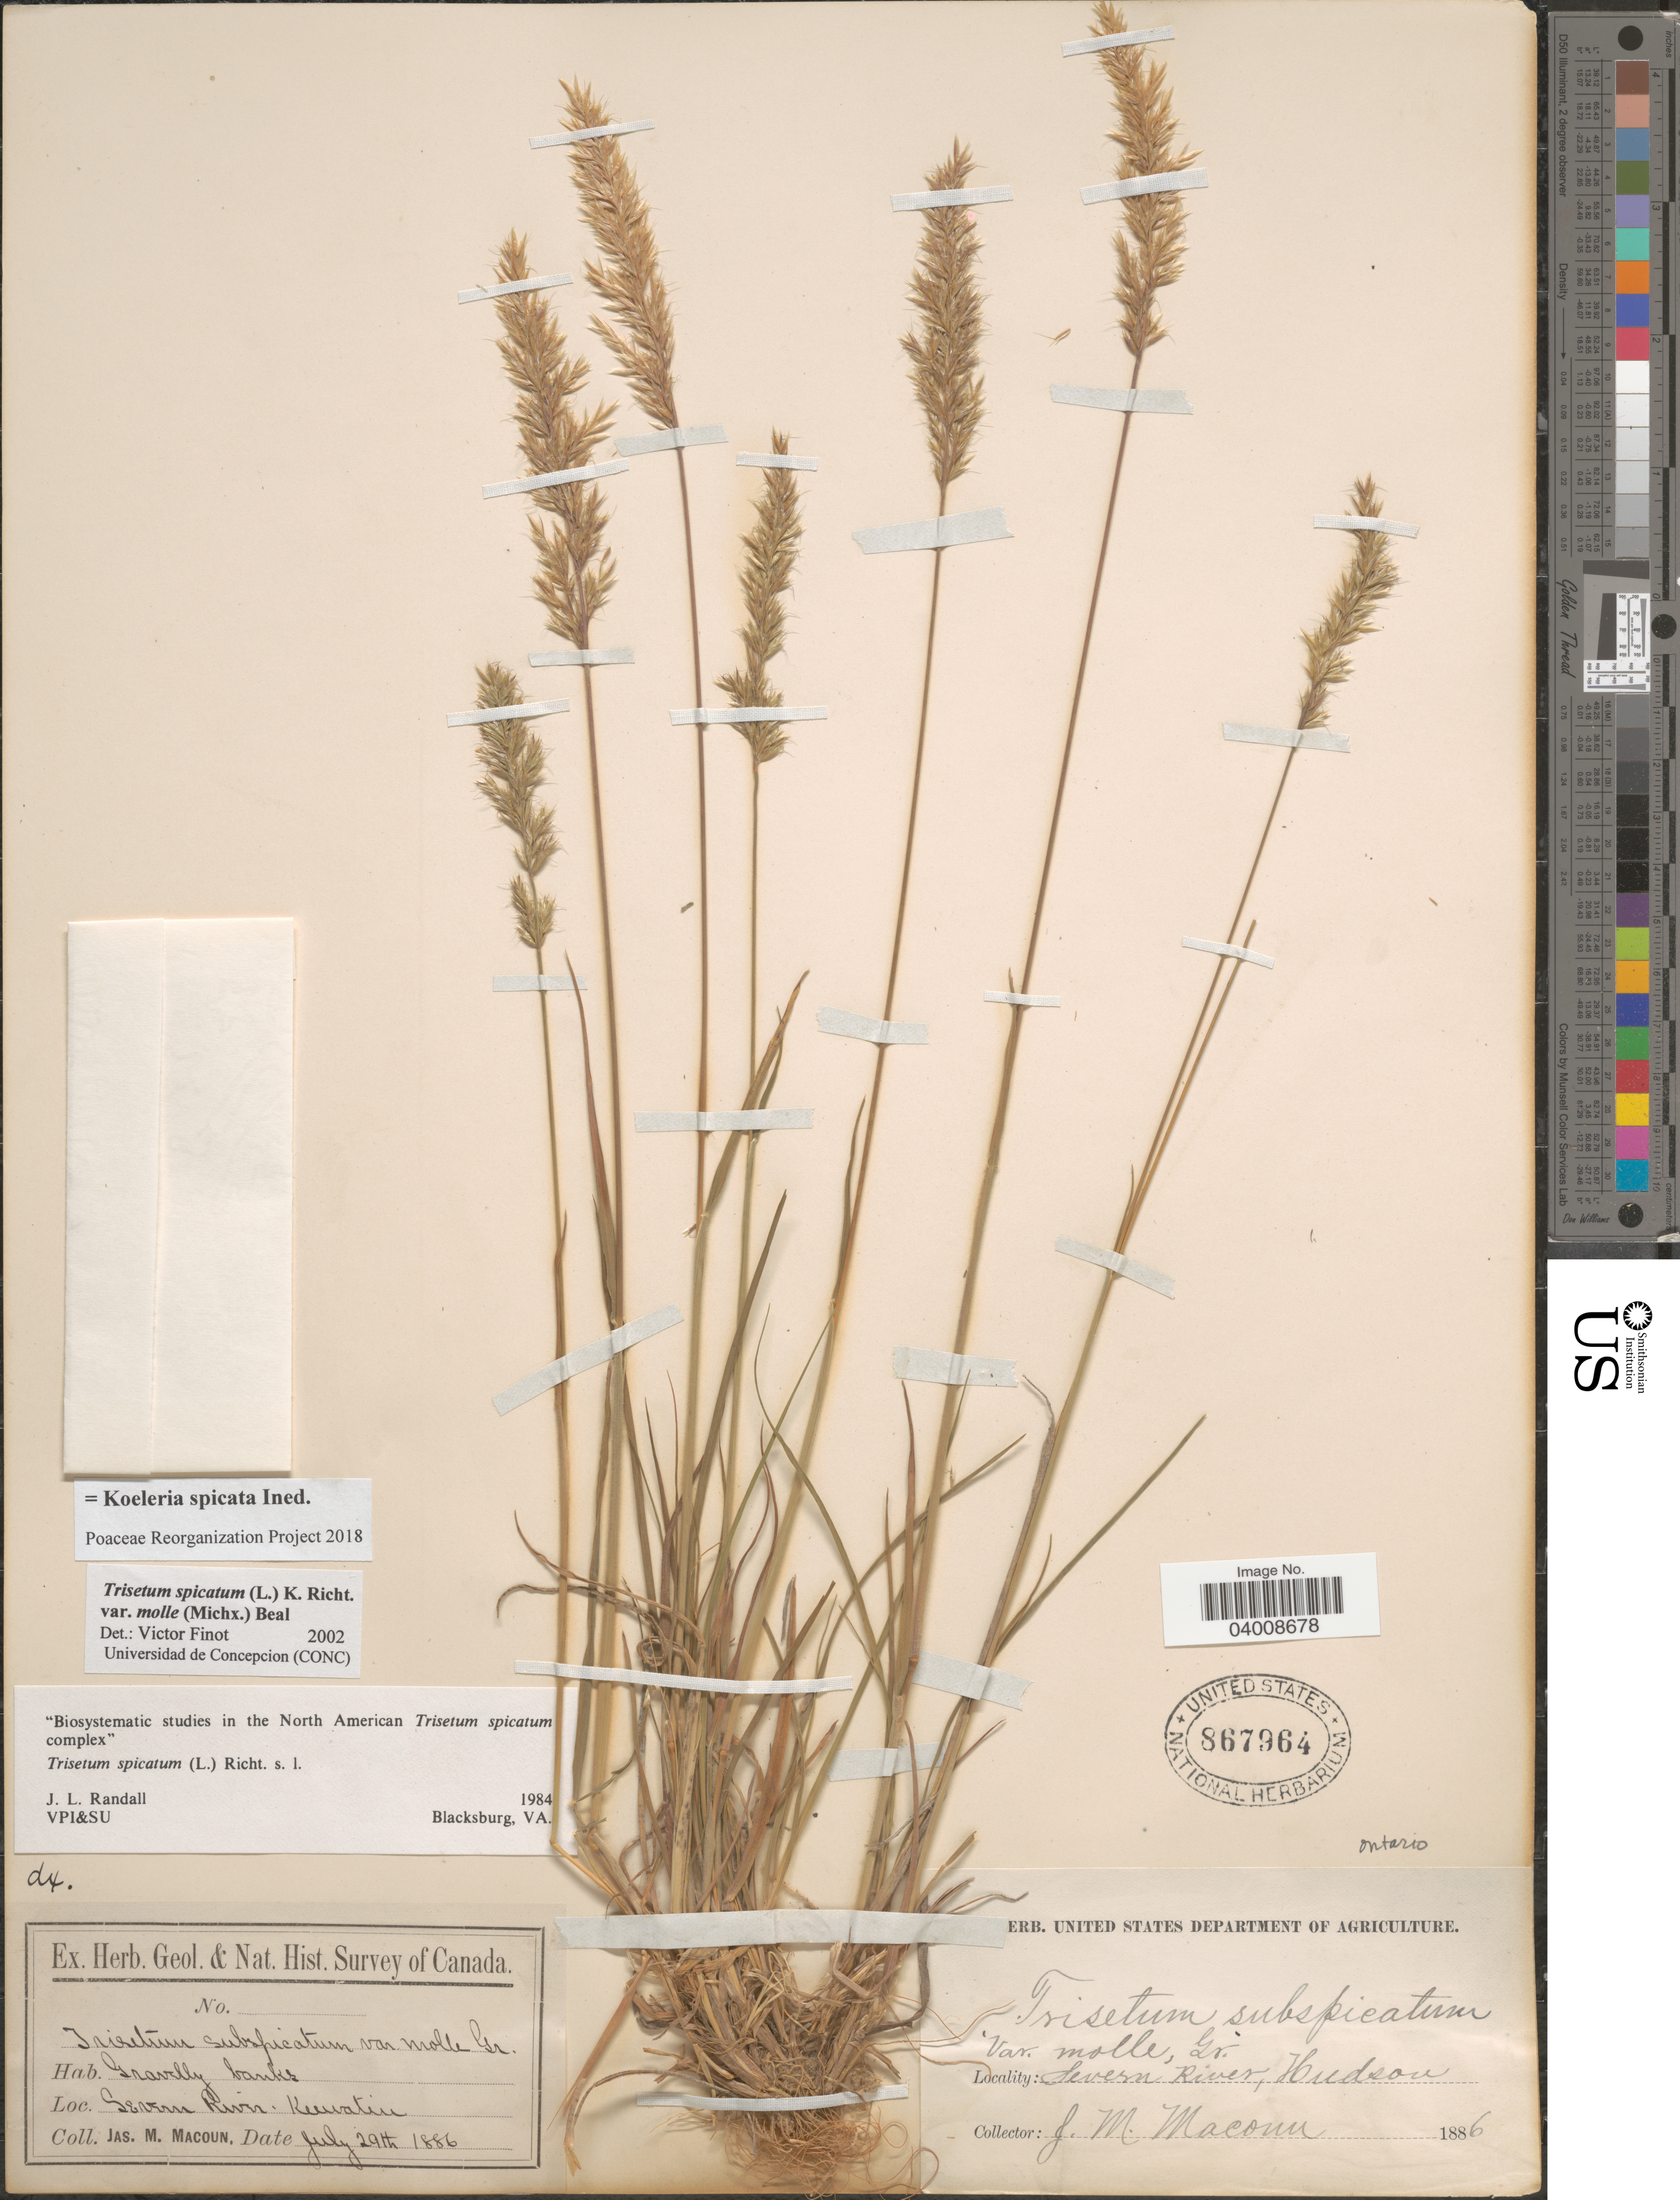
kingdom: Plantae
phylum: Tracheophyta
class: Liliopsida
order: Poales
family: Poaceae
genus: Koeleria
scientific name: Koeleria spicata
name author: (L.) Barberá et al.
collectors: J. M. Macoun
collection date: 1886-07-29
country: Canada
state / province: Ontario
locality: Severn River. Keewatin. Hudson.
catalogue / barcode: US 867964